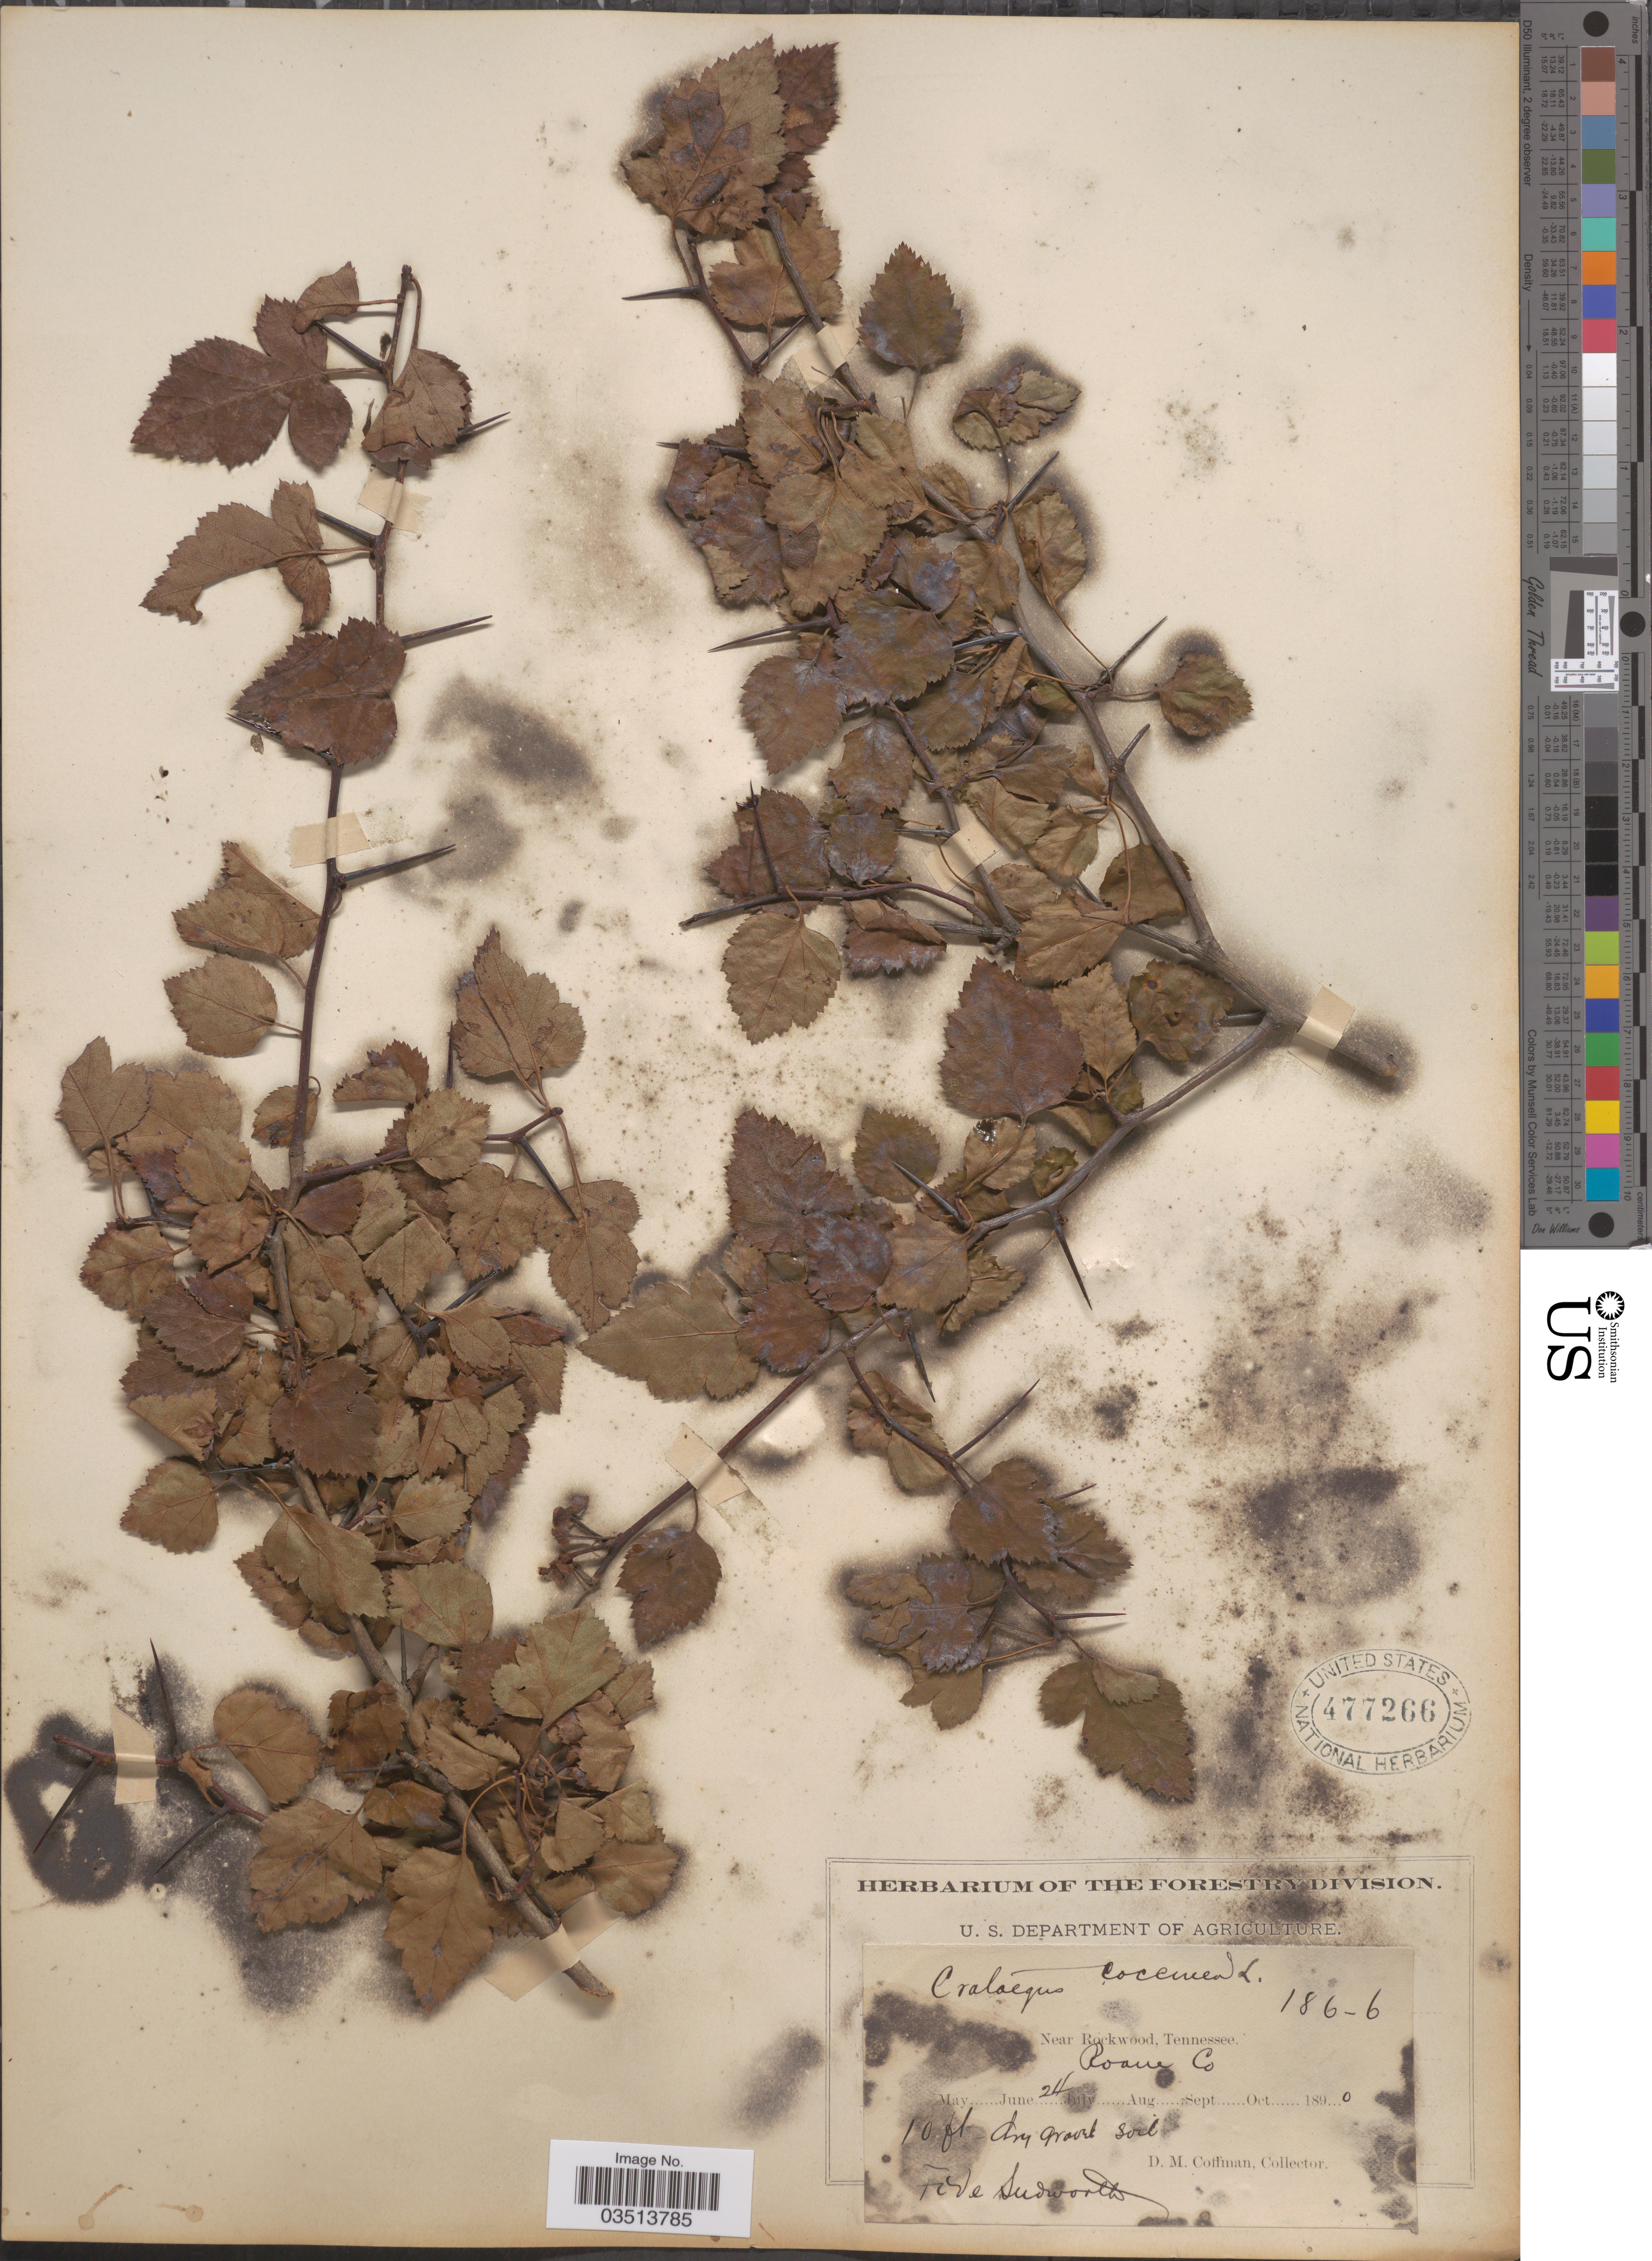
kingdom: Plantae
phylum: Tracheophyta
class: Magnoliopsida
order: Rosales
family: Rosaceae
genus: Crataegus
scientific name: Crataegus coccinea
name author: Ashe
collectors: D. M. Coffman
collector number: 186-6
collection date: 1890-06-24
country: United States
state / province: Tennessee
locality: Near Rockwood. Roane County.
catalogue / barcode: US 477266